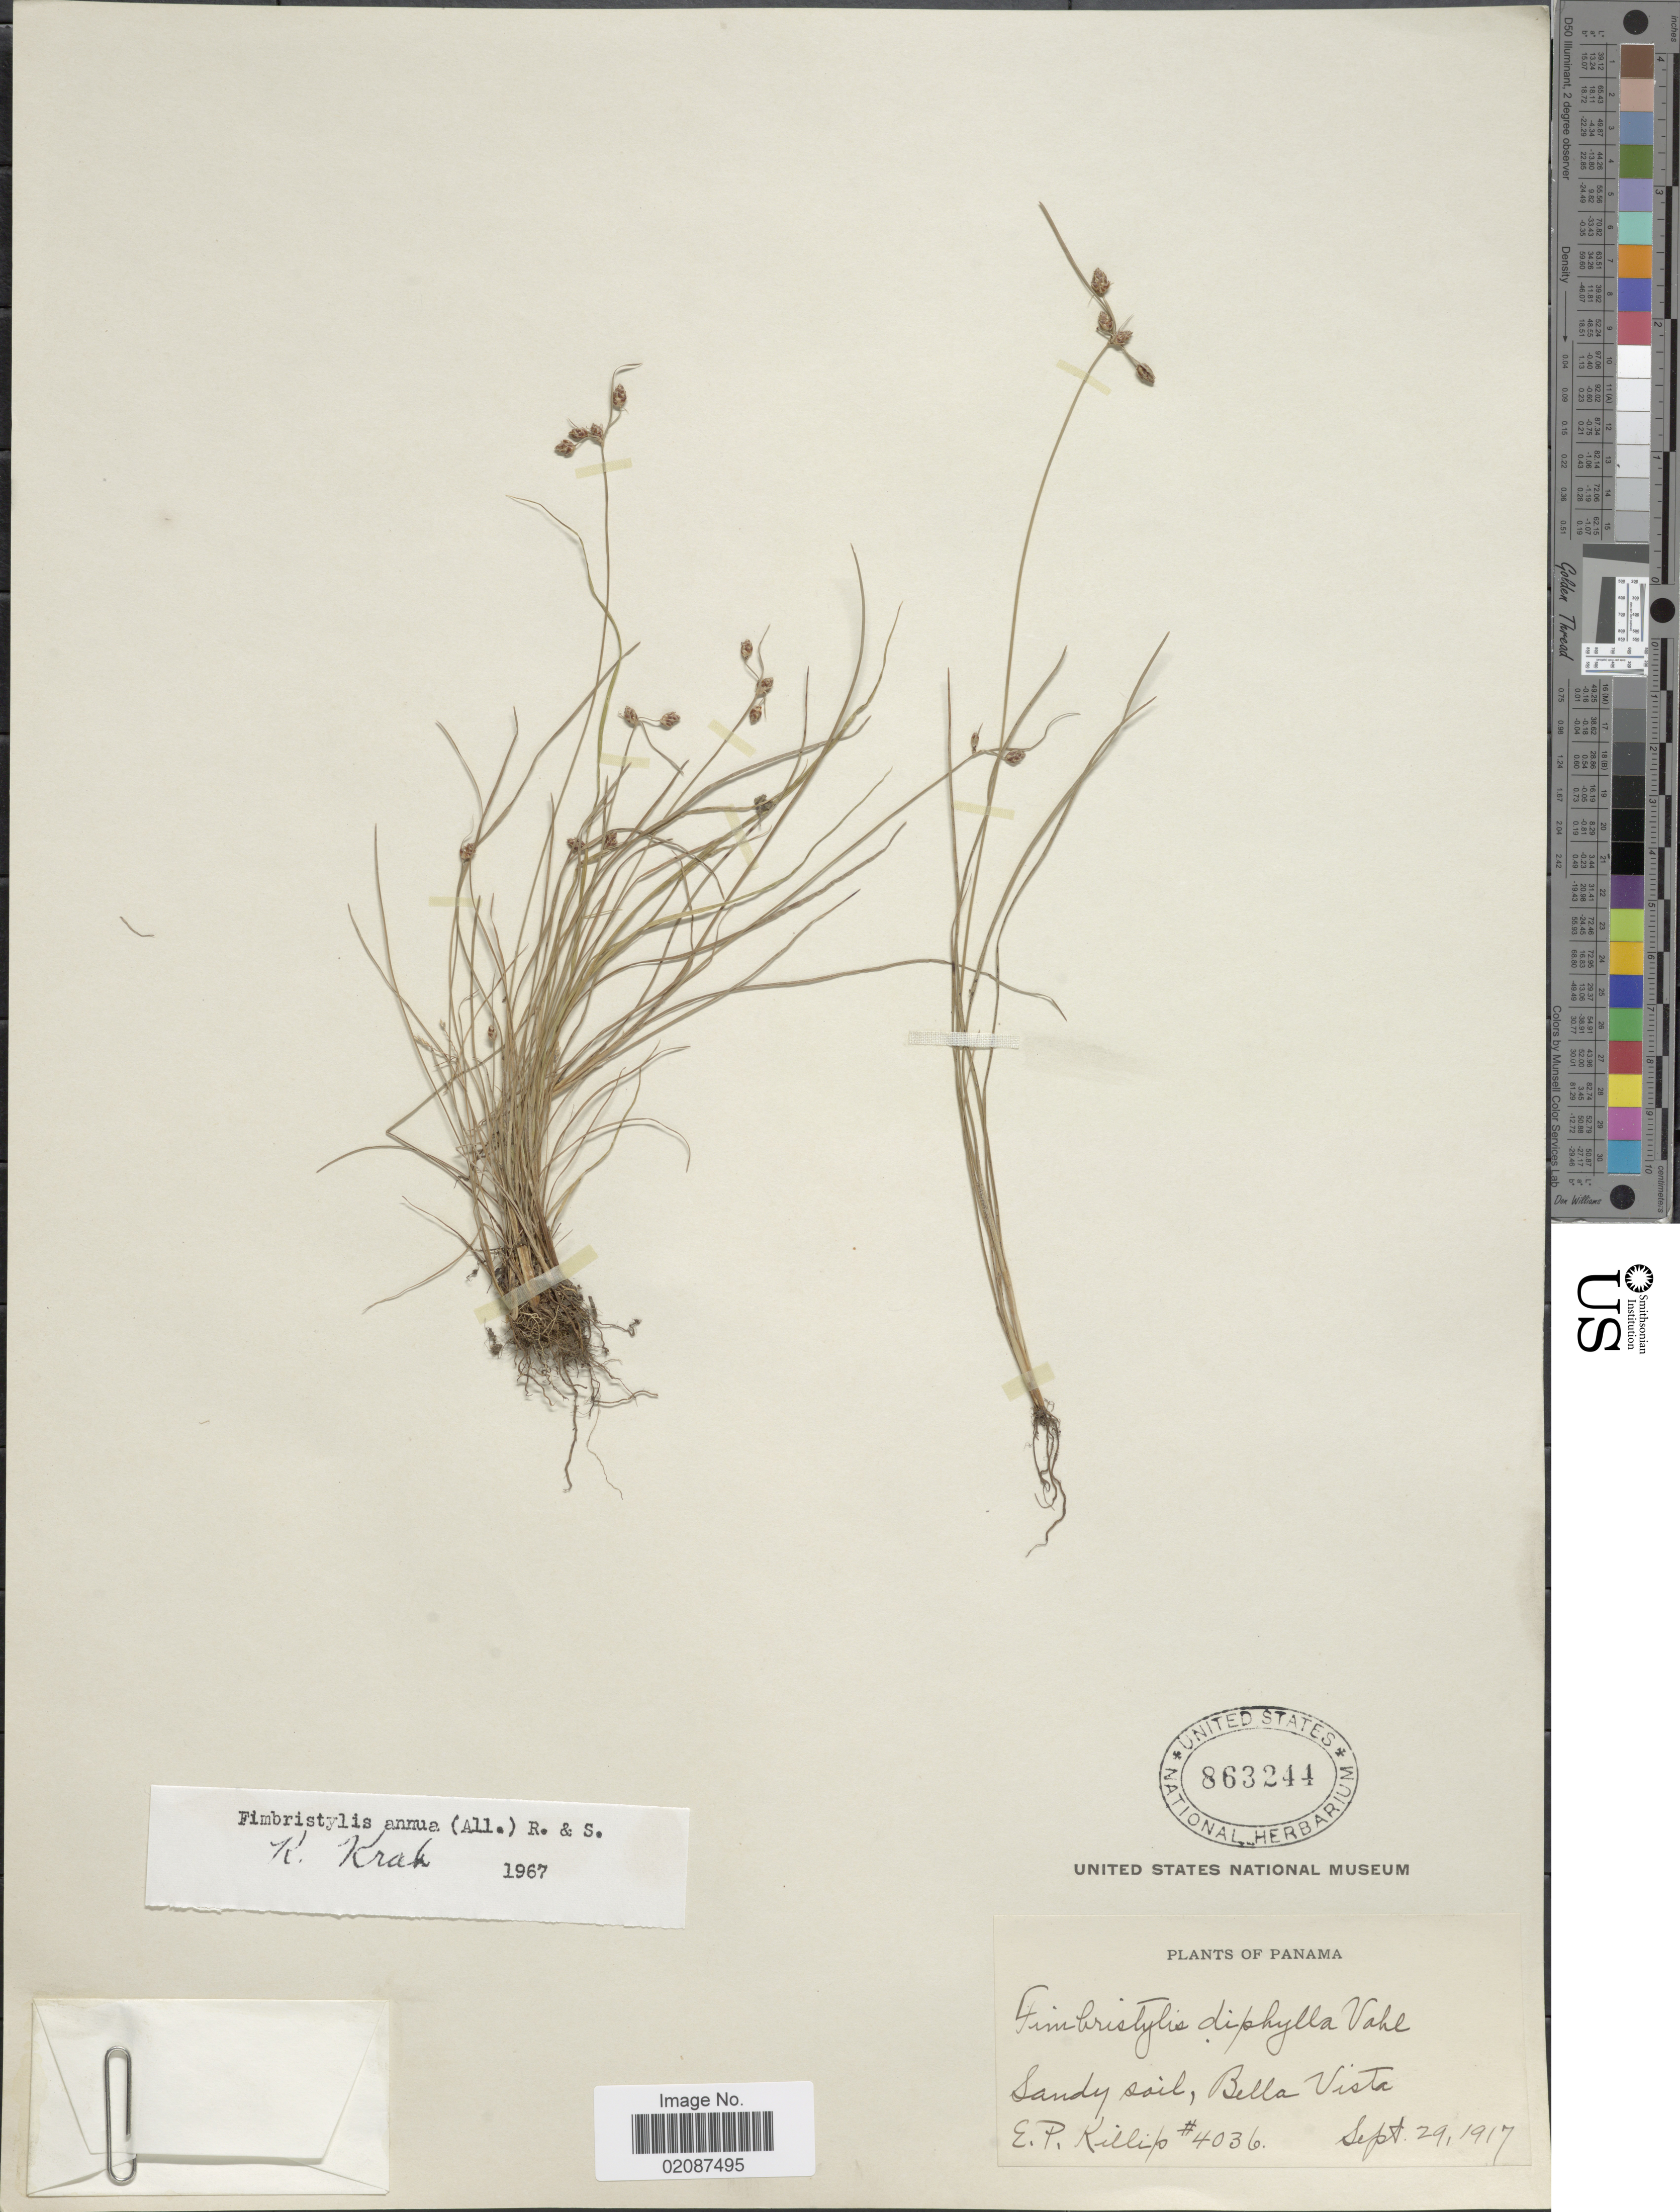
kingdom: Plantae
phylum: Tracheophyta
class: Liliopsida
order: Poales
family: Cyperaceae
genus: Fimbristylis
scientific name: Fimbristylis annua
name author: (All.) Roem. & Schult.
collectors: E. P. Killip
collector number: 4036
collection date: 1917-09-29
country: Panama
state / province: Panamá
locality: Bella Vista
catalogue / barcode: US 863244